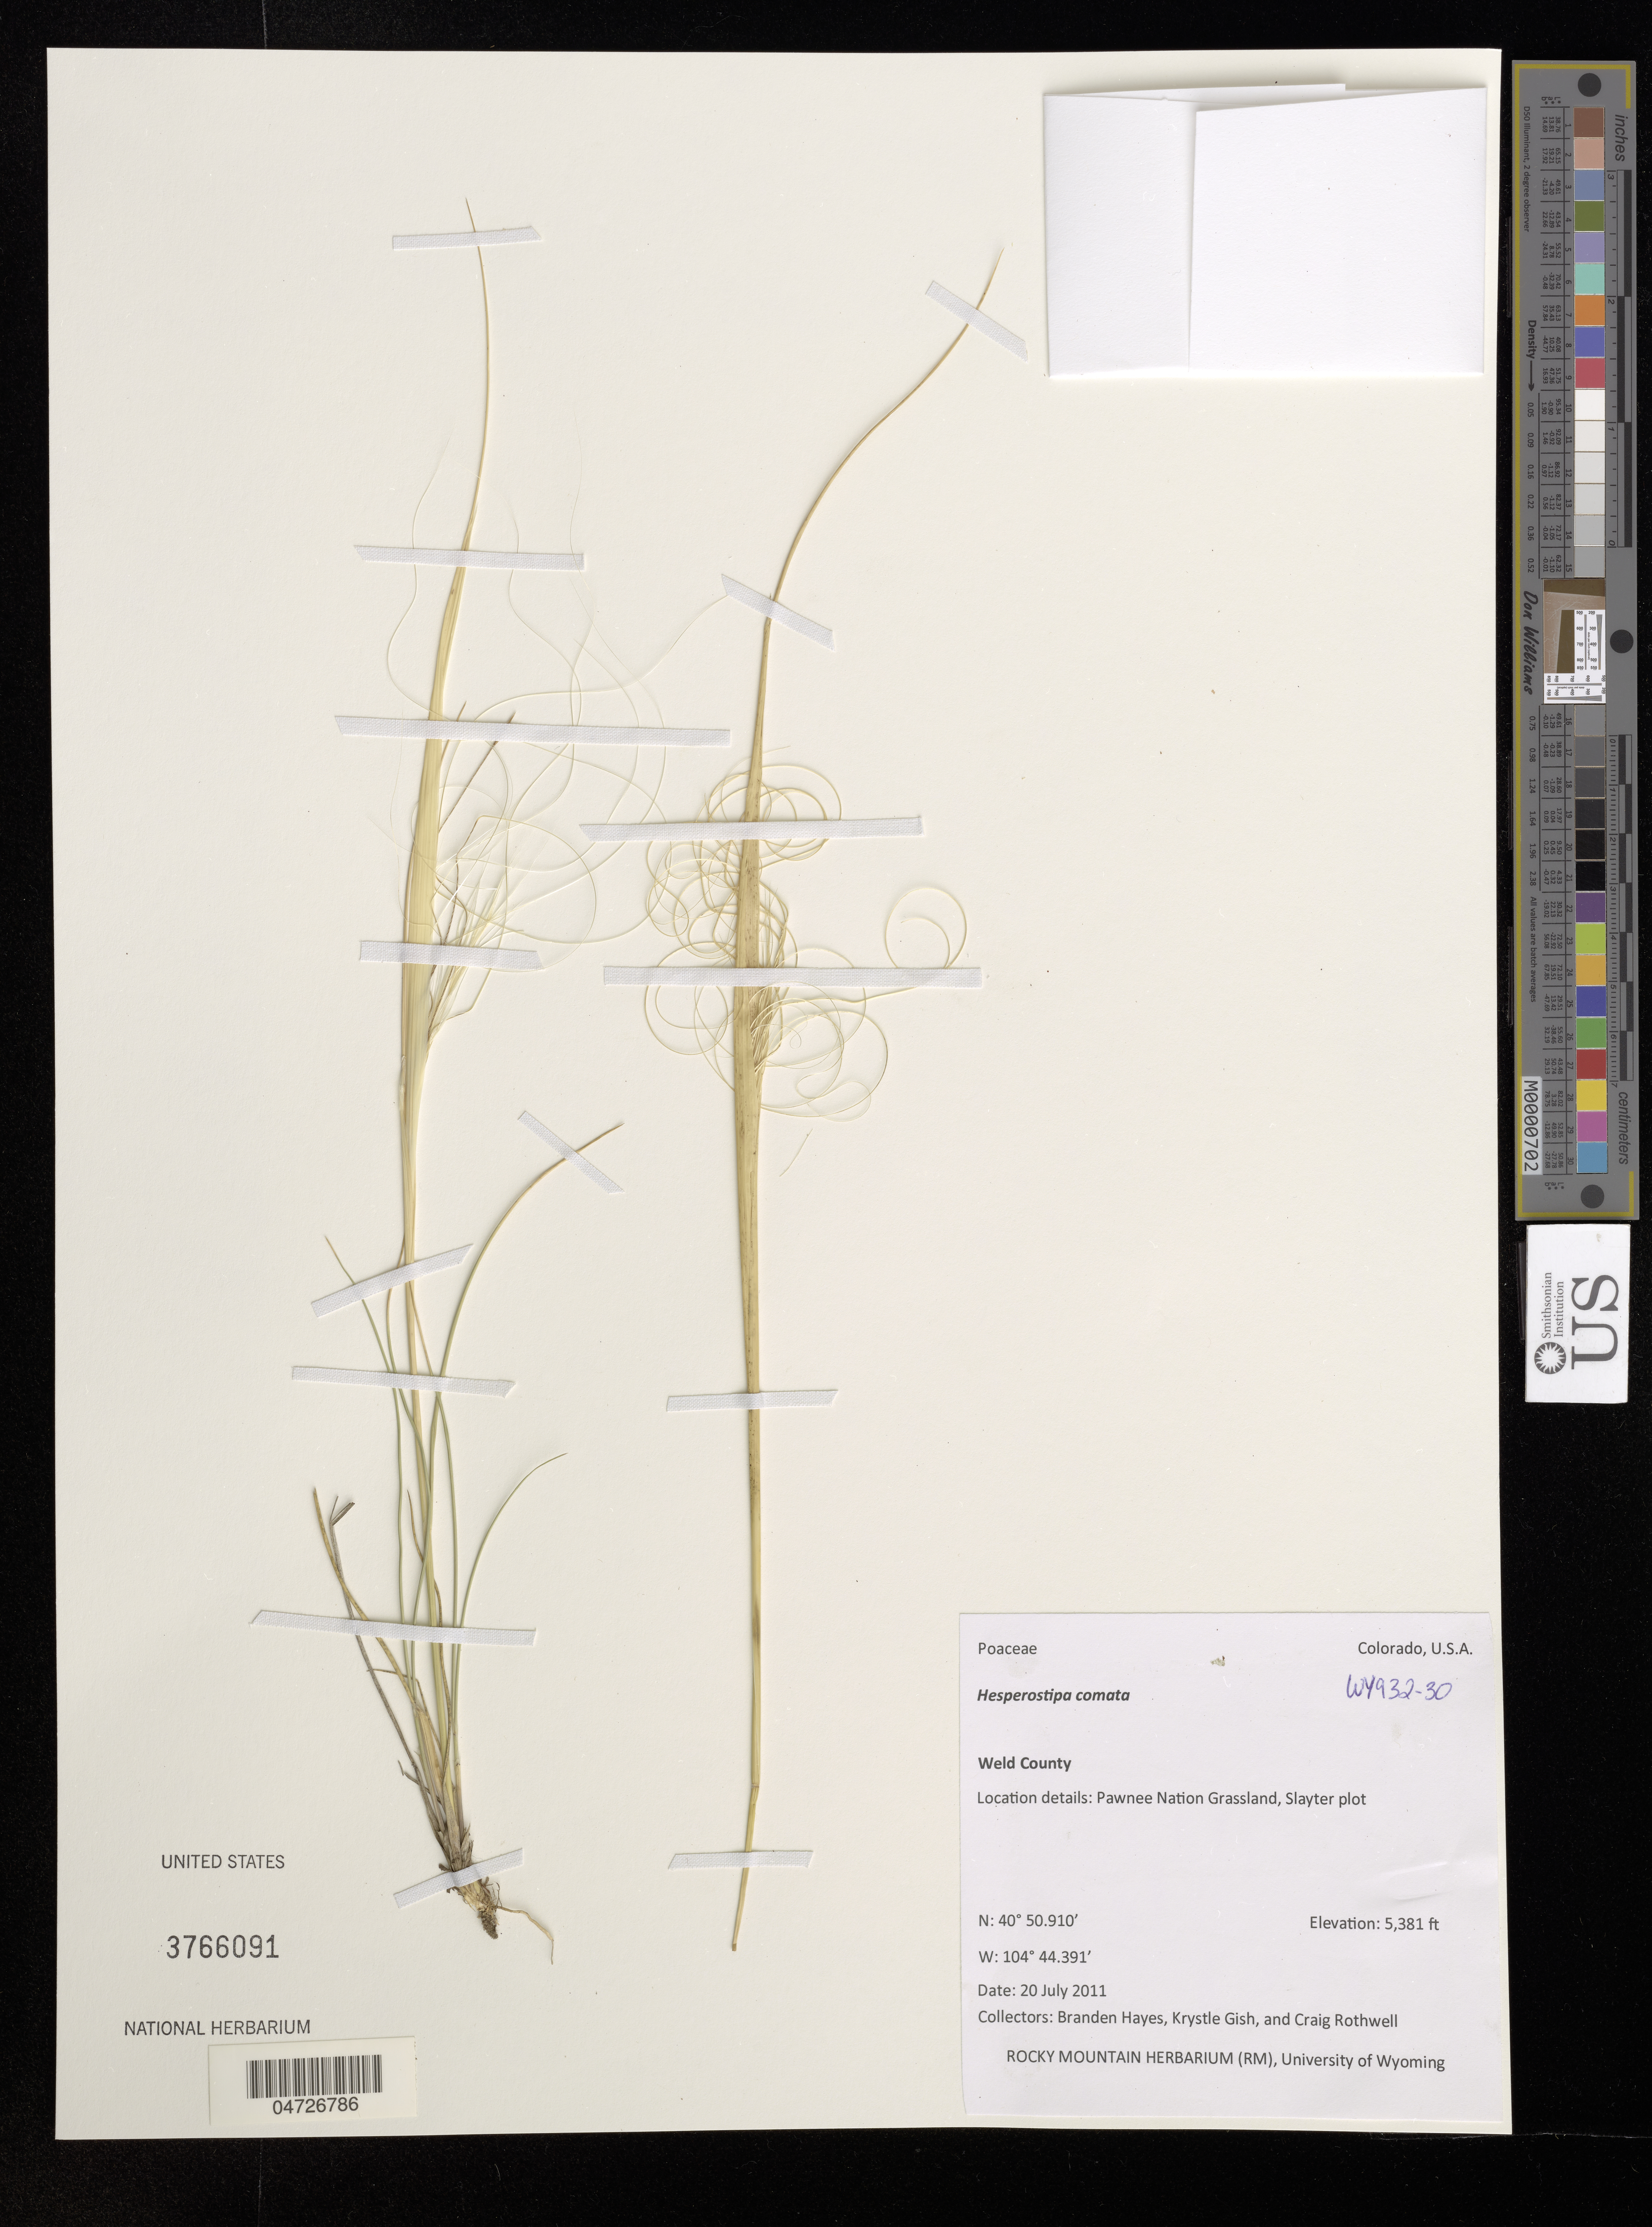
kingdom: Plantae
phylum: Tracheophyta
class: Liliopsida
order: Poales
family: Poaceae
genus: Hesperostipa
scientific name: Hesperostipa comata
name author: (Trin. & Rupr.) Barkworth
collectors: B. Hayes, K. Gish & C. Rothwell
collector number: WY932-30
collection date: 2011-07-20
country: United States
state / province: Colorado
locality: Weld County. Pawnee Nation Grassland, Slayter plot.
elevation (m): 1640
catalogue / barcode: US 3766091